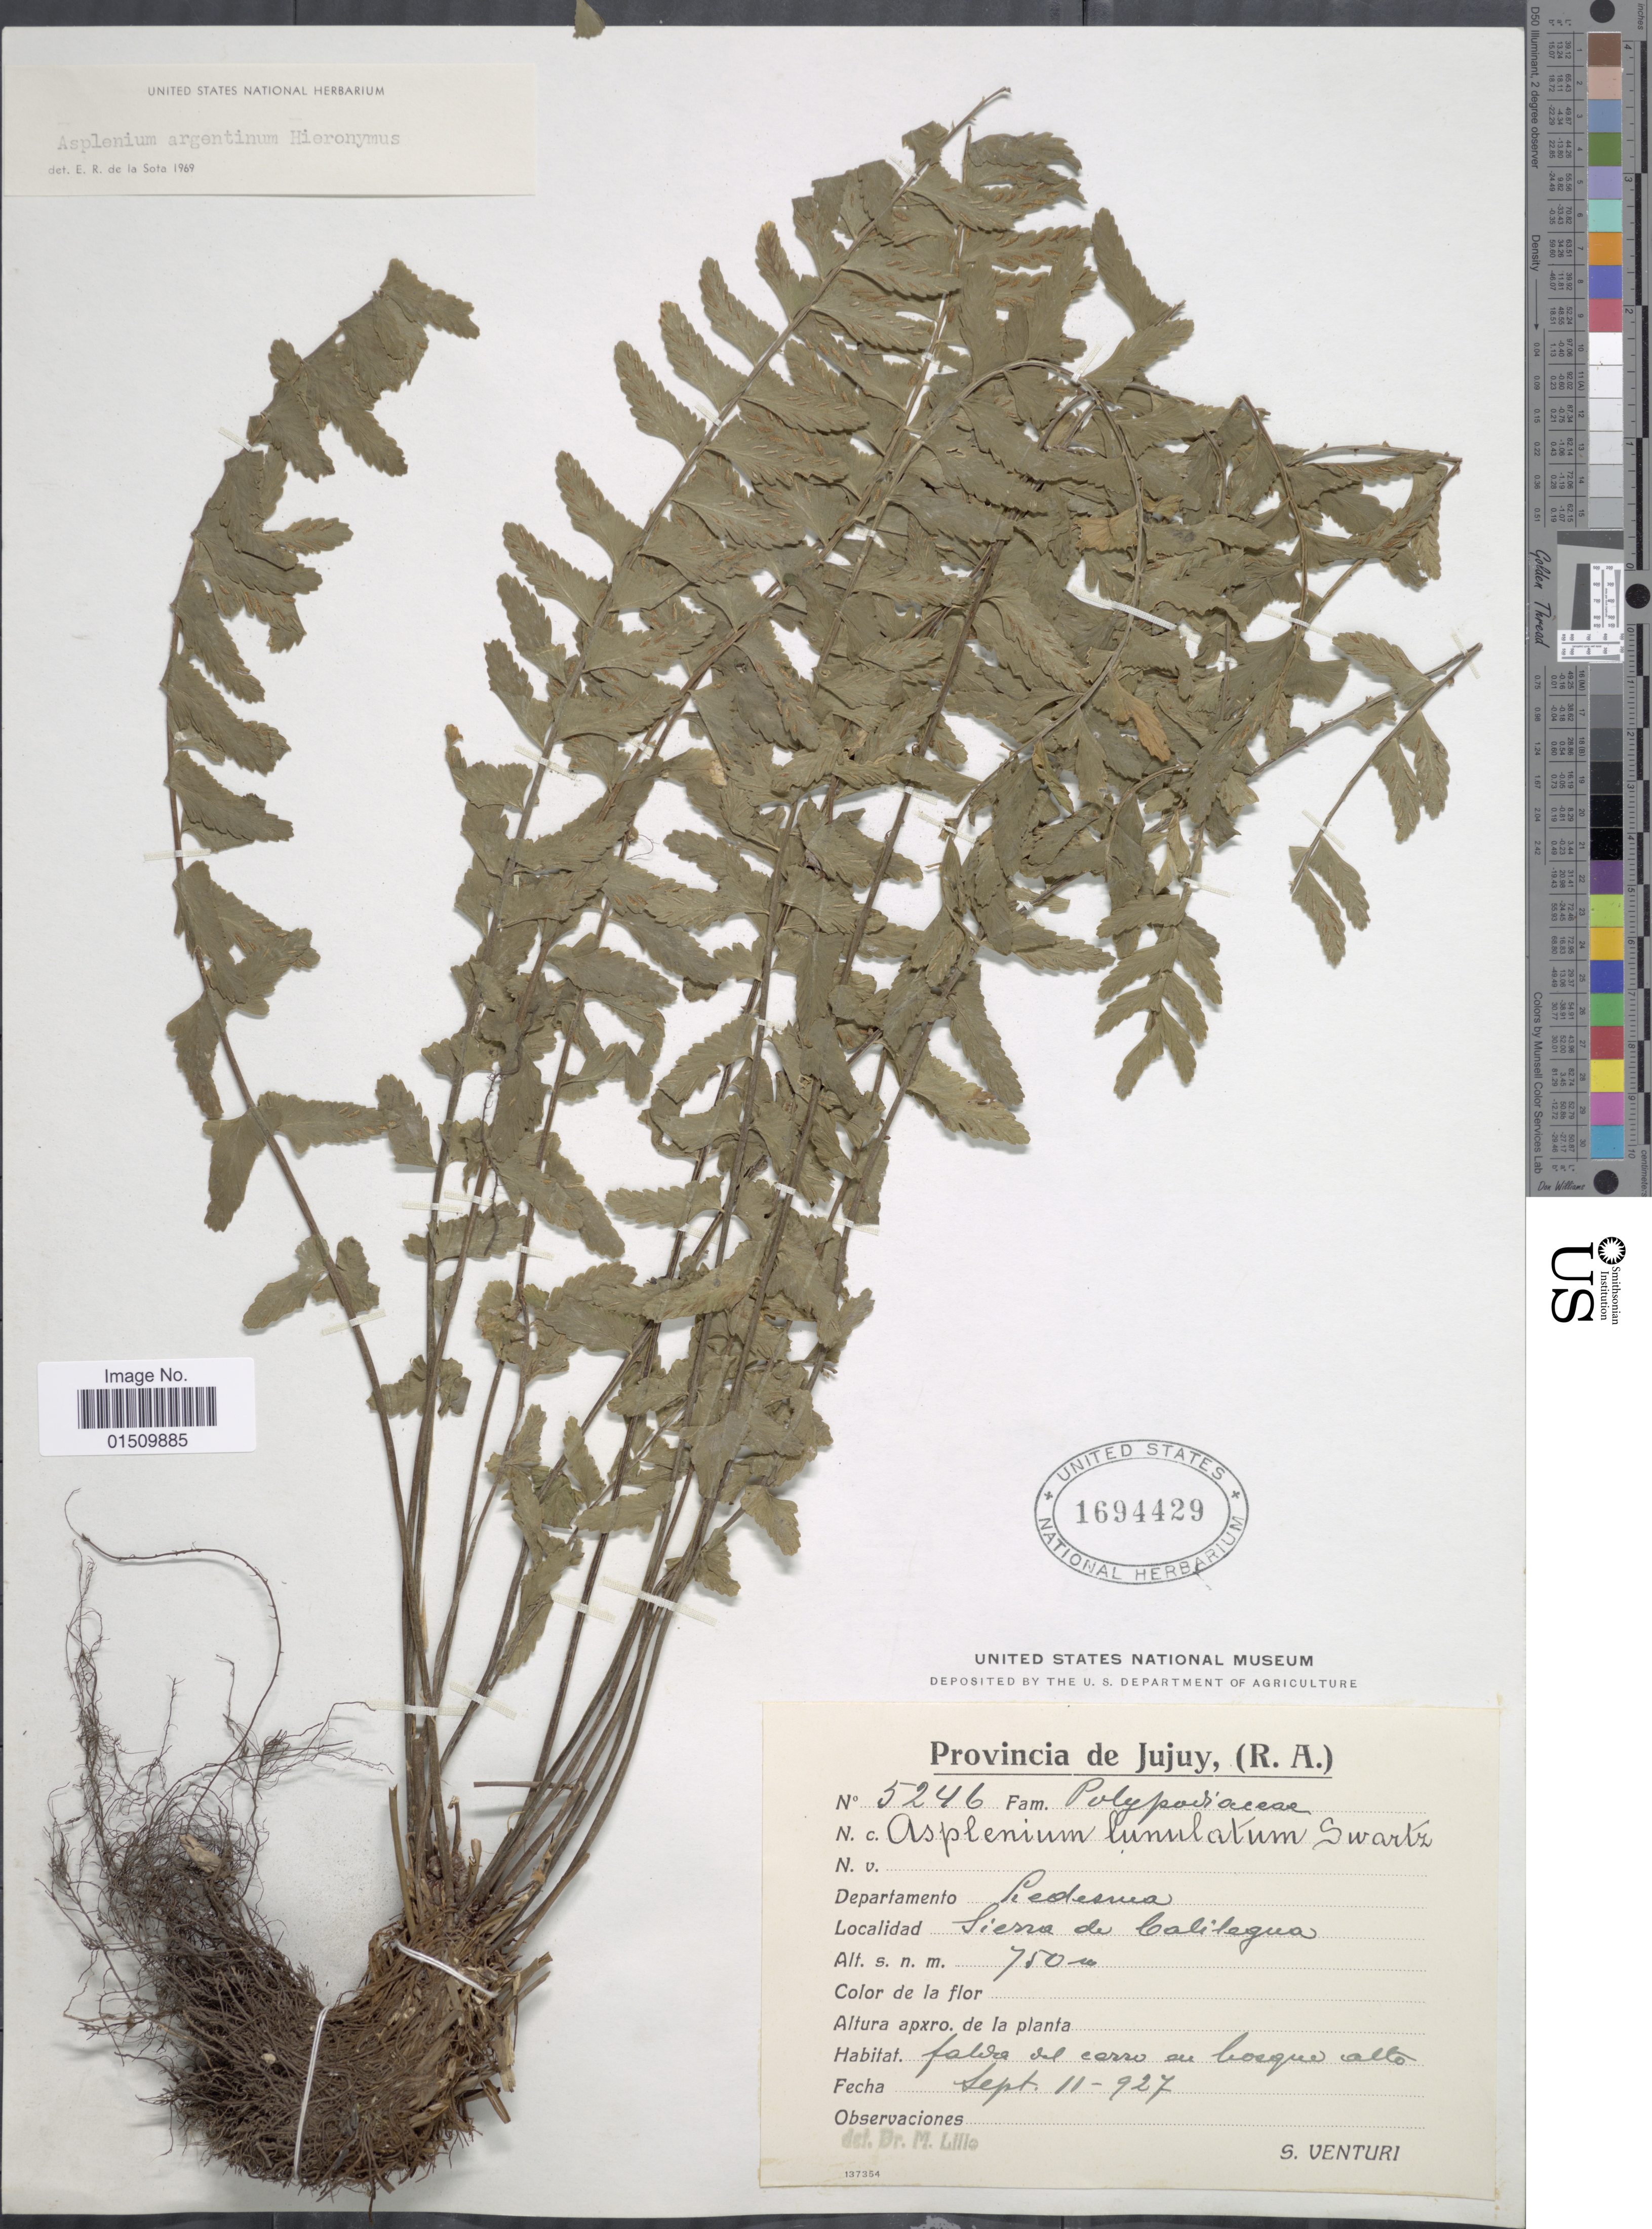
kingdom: Plantae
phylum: Tracheophyta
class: Polypodiopsida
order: Polypodiales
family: Aspleniaceae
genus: Asplenium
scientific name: Asplenium argentinum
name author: Hieron.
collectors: S. Venturi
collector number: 5246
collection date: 1927-09-11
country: Argentina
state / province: Jujuy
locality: Provincia Jujuy, (R.A.), Departamento, Ledesma, Sierra de Calilegua.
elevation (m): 750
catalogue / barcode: US 1694429